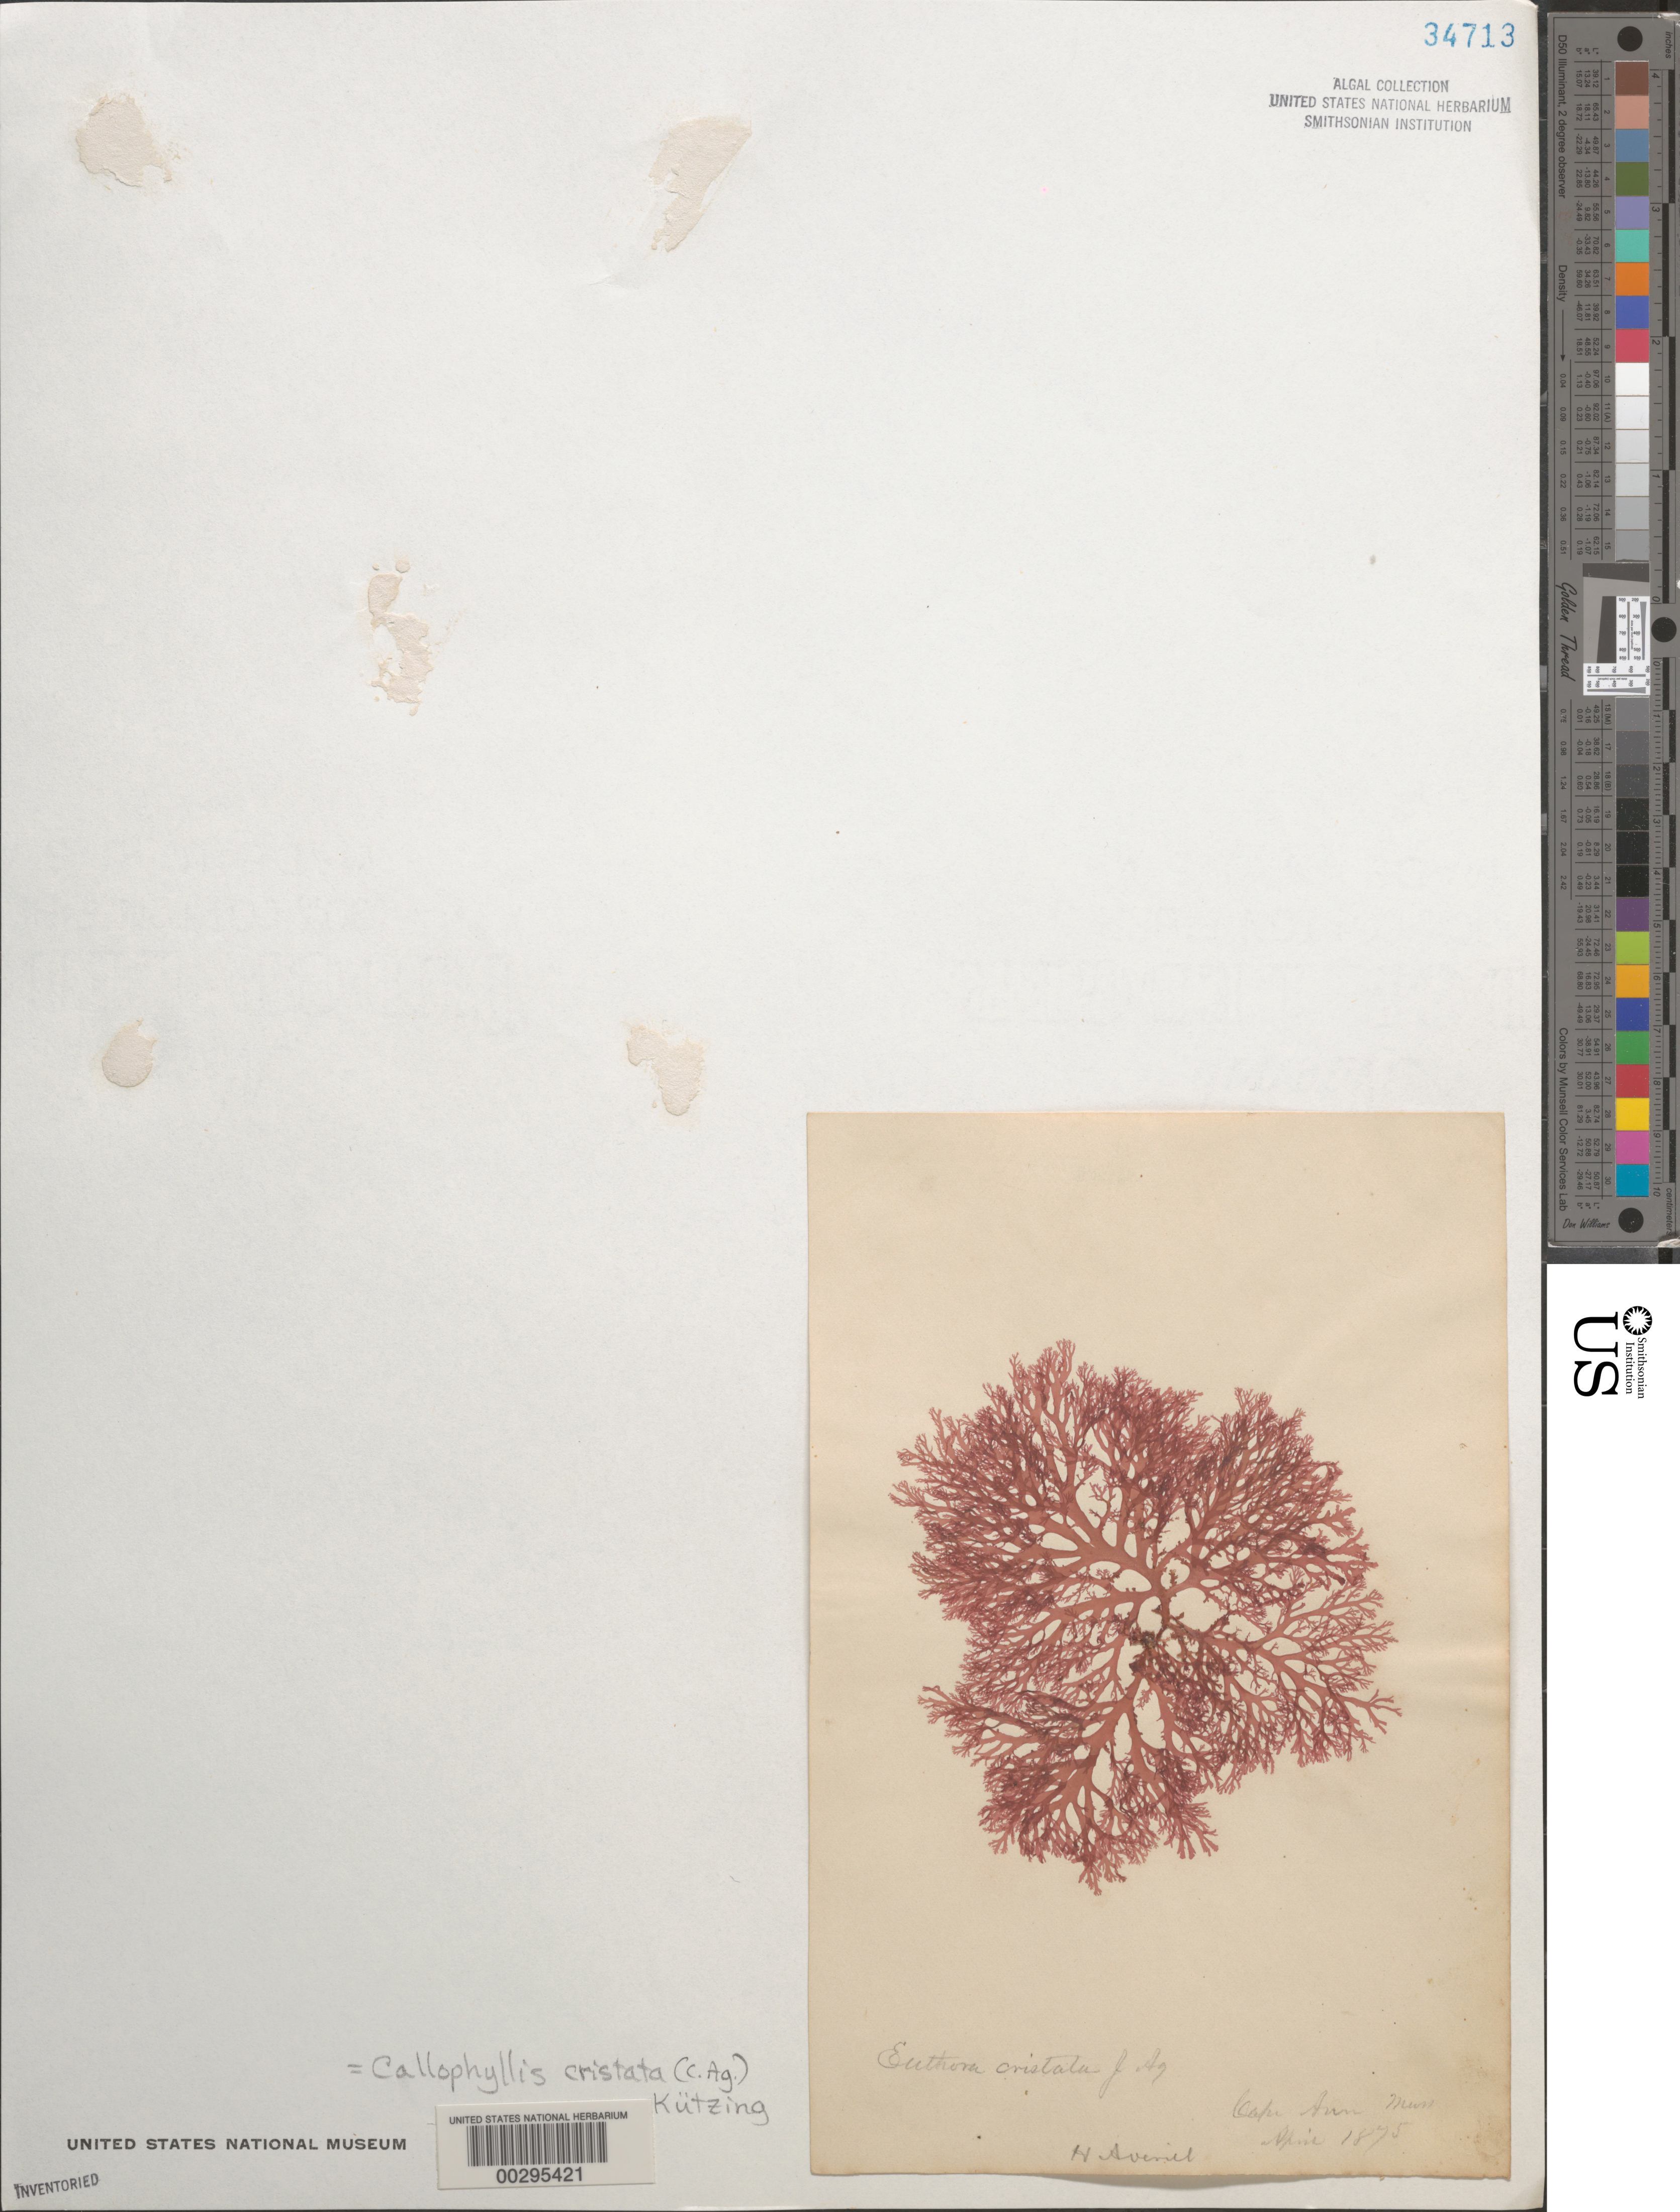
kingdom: Plantae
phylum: Rhodophyta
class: Florideophyceae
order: Gigartinales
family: Kallymeniaceae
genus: Euthora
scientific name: Euthora cristata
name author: (C. Agardh) J. Agardh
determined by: Algae name updating Project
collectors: H. Averill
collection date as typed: Apr 1875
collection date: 1875-04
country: United States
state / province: Massachusetts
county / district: Essex County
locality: Cape Ann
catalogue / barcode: US 34713